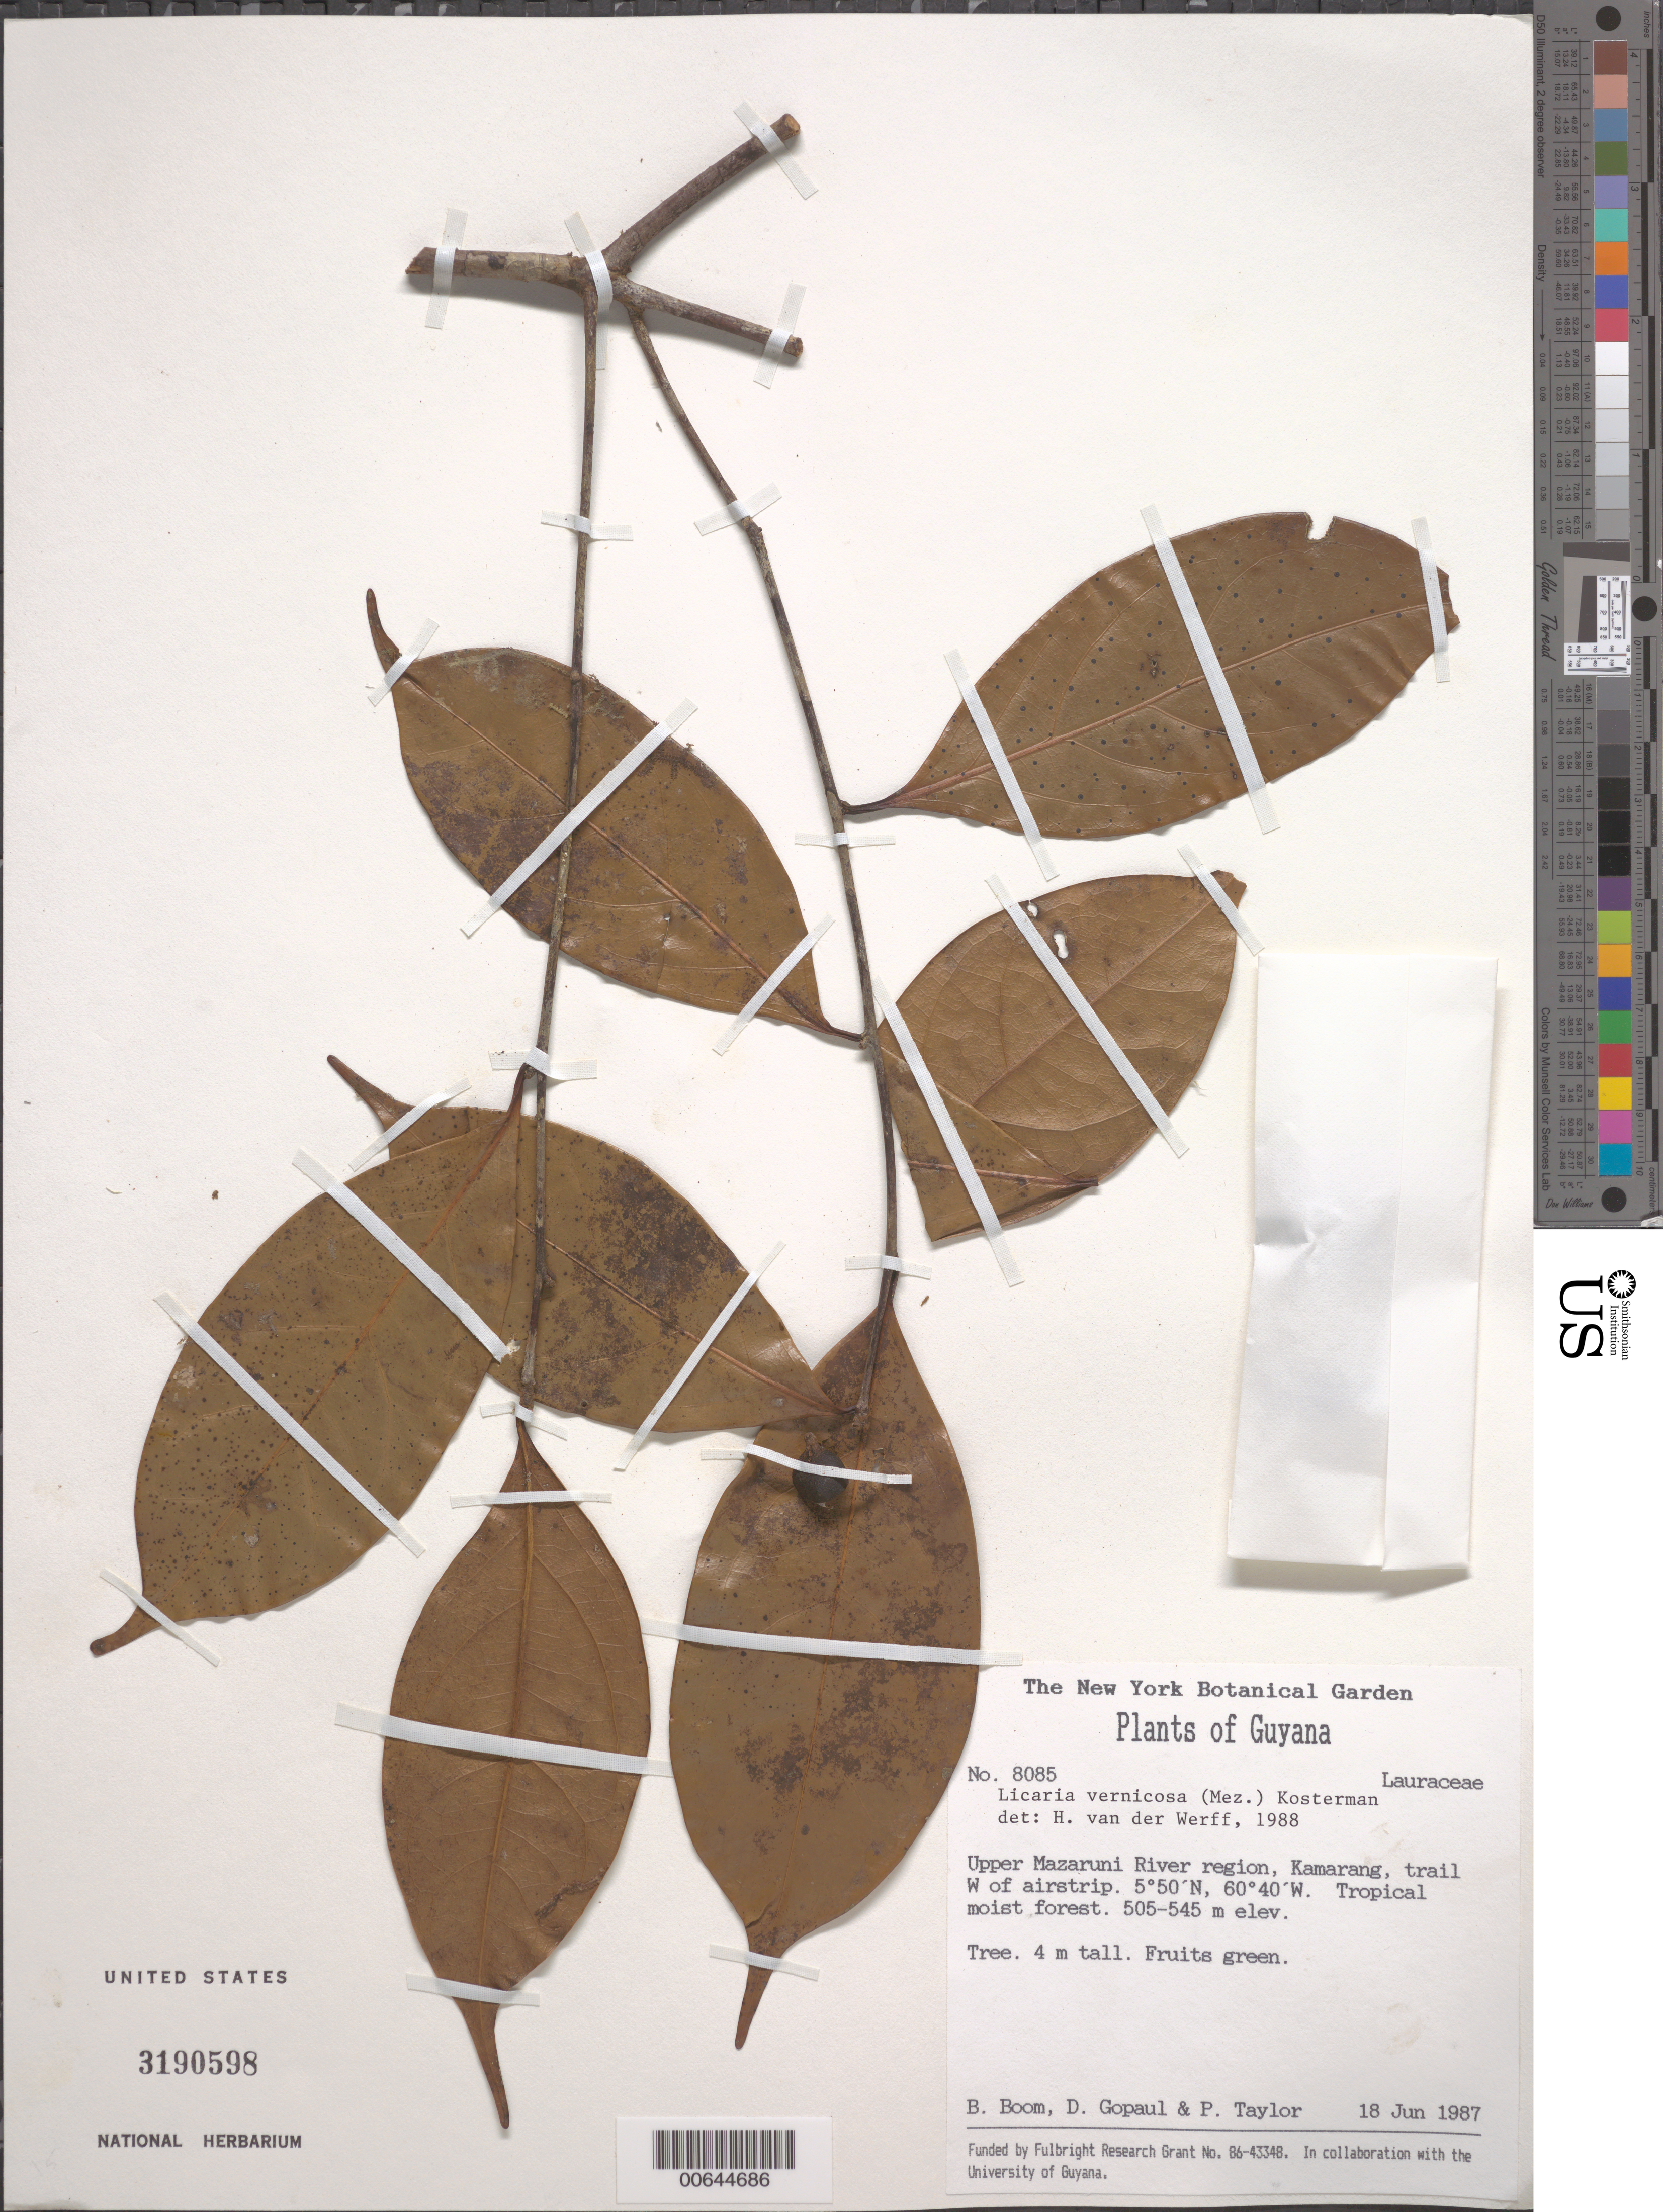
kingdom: Plantae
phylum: Tracheophyta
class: Magnoliopsida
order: Laurales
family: Lauraceae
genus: Licaria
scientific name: Licaria vernicosa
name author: (Mez) Kosterm.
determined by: van der Werff, H., (MO), Missouri Botanical Garden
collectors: B. M. Boom, D. Gopaul & P. Taylor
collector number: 8085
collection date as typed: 18-Jun-87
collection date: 1987-06-18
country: Guyana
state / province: Cuyuni-Mazaruni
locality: Kamarang, upper Mazaruni R.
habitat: Trail W of airstrip, Tropical moist forest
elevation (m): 505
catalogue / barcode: US 3190598